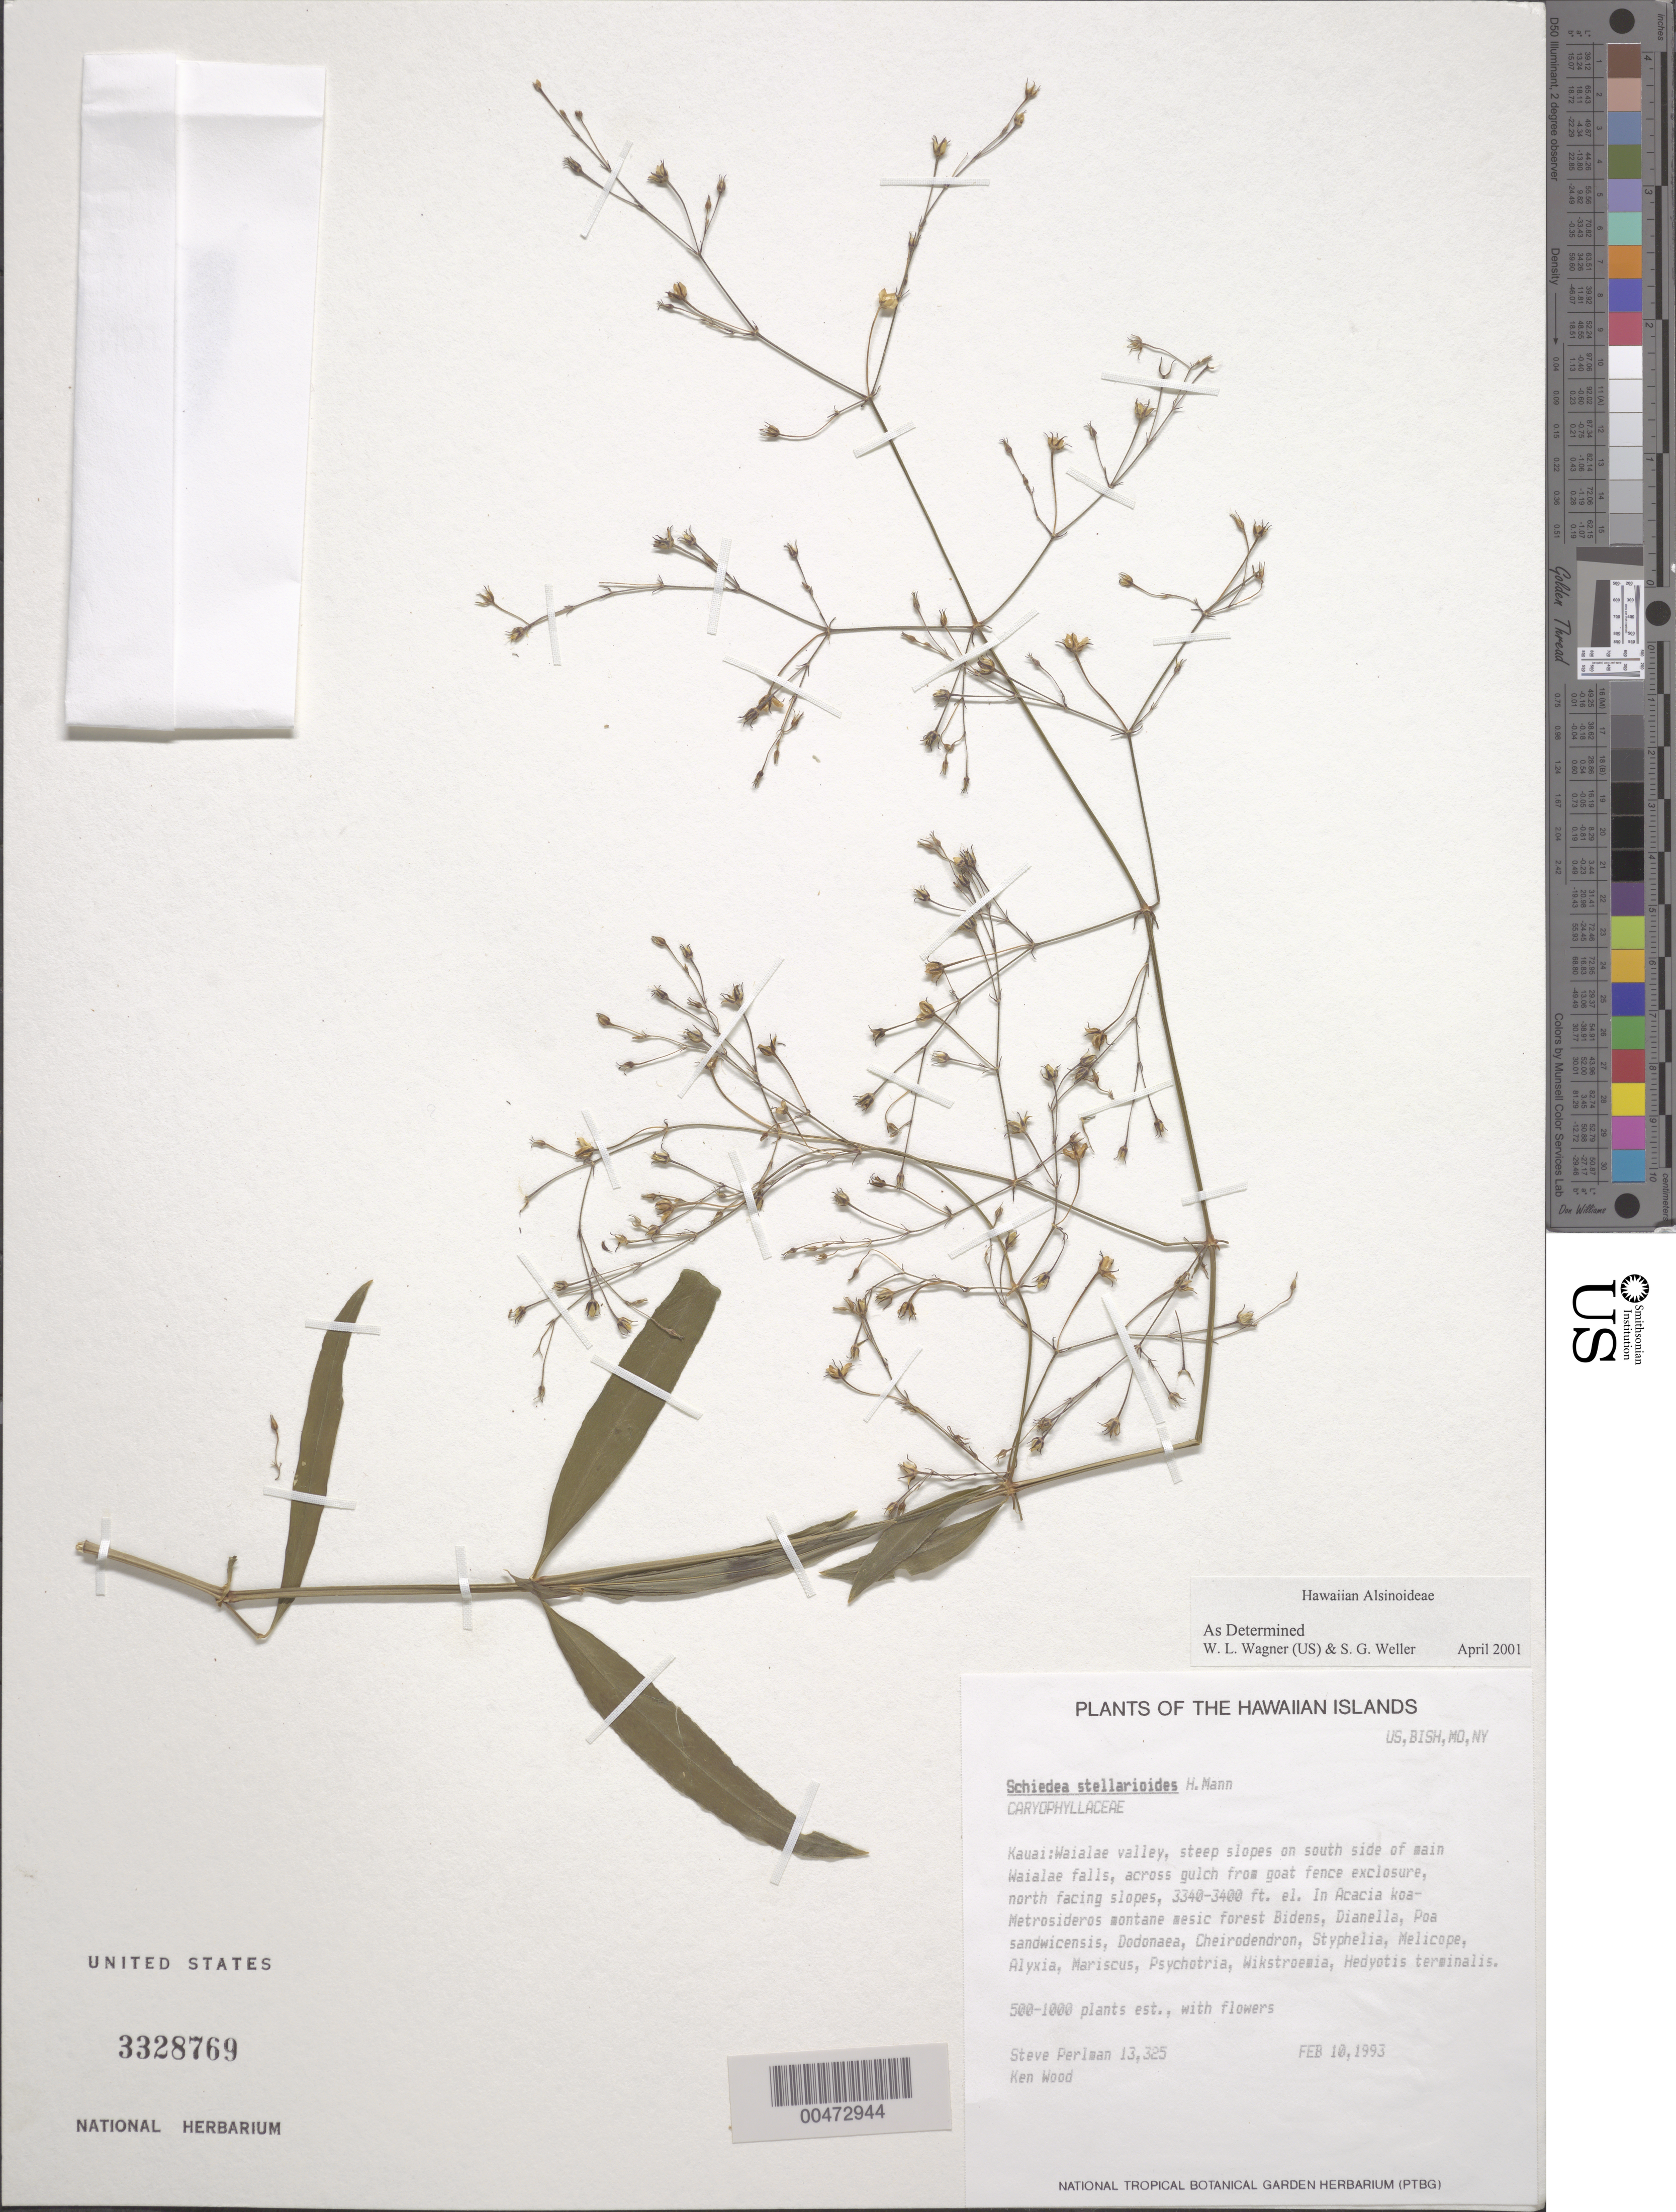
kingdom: Plantae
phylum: Tracheophyta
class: Magnoliopsida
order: Caryophyllales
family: Caryophyllaceae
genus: Schiedea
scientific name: Schiedea stellarioides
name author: H. Mann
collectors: S. P. Perlman & K. Wood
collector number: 13325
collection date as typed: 10 Feb 1993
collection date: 1993-02-10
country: United States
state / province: Hawaii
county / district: Kauai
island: Kaua'i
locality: Waialae valley, slopes on S side of main Waialae falls, across gulch from goat fence exclosure, N facing slopes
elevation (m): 1018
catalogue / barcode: US 3328769